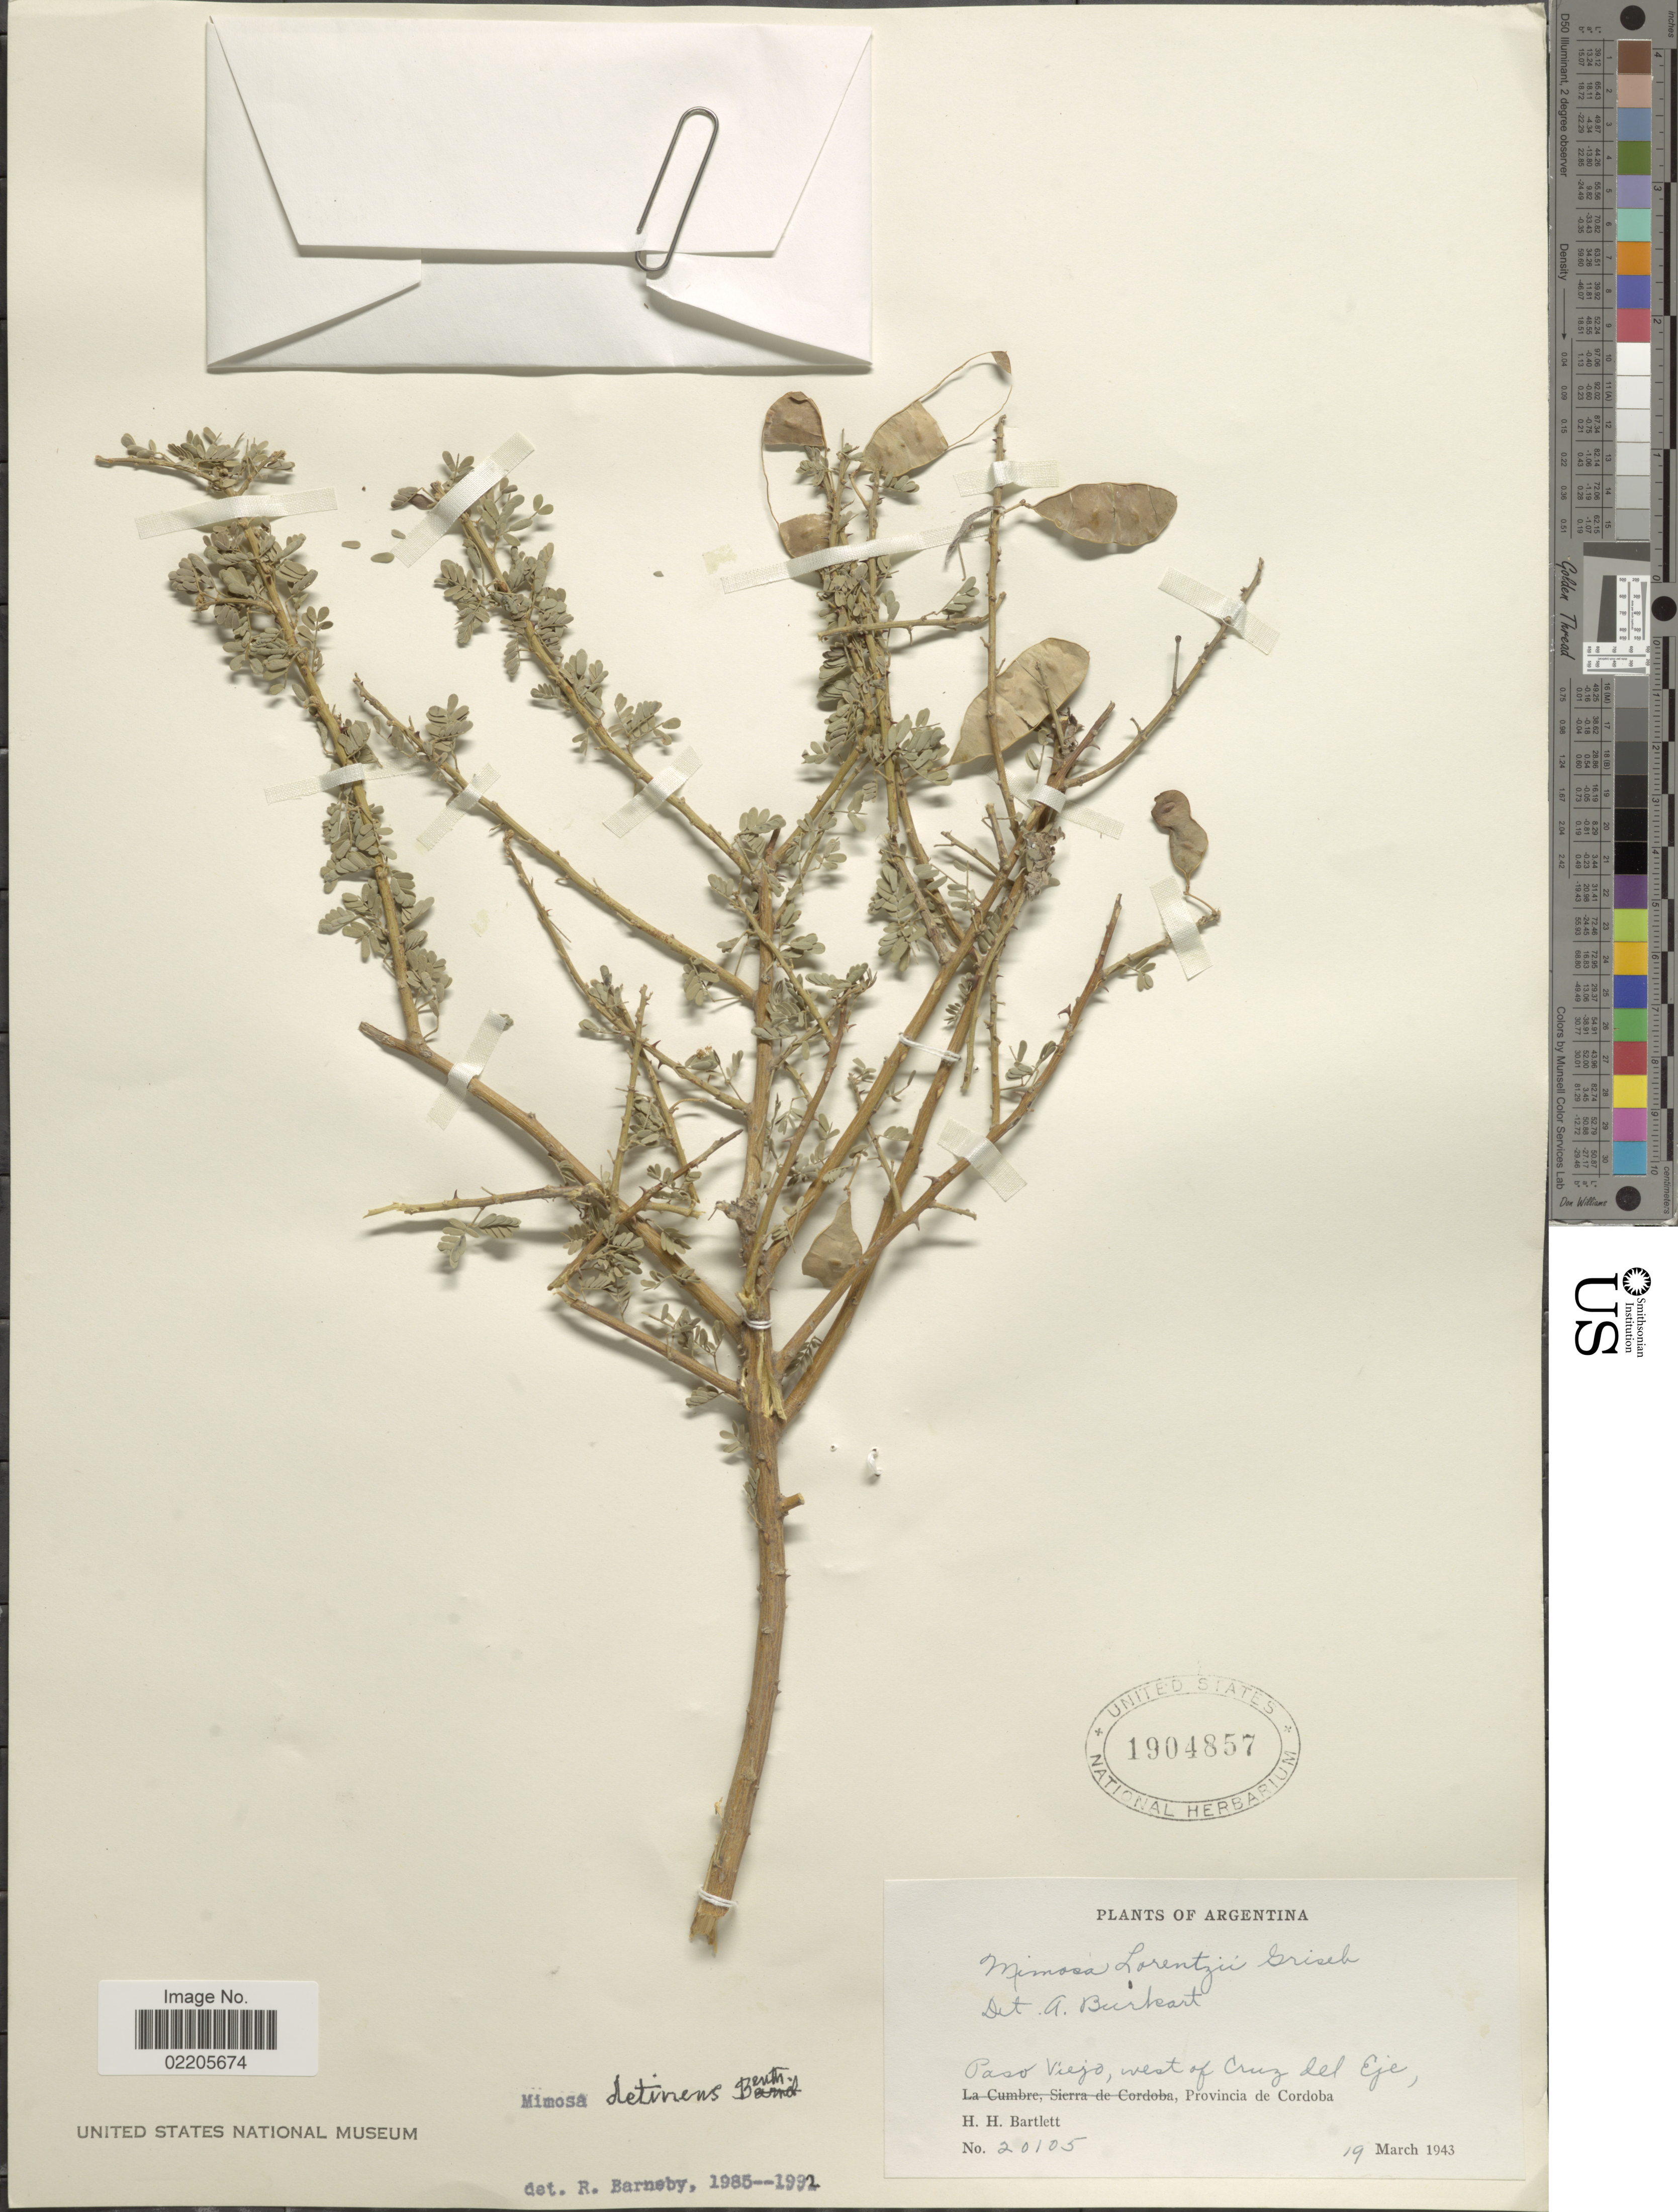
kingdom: Plantae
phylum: Tracheophyta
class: Magnoliopsida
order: Fabales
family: Fabaceae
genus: Mimosa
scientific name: Mimosa detinens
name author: Benth.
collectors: H. H. Bartlett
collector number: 20105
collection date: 1943-03-19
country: Argentina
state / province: Cordoba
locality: Paso Viejo, west of Cruz del Eje, Provincia de Cordoba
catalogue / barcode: US 1904857